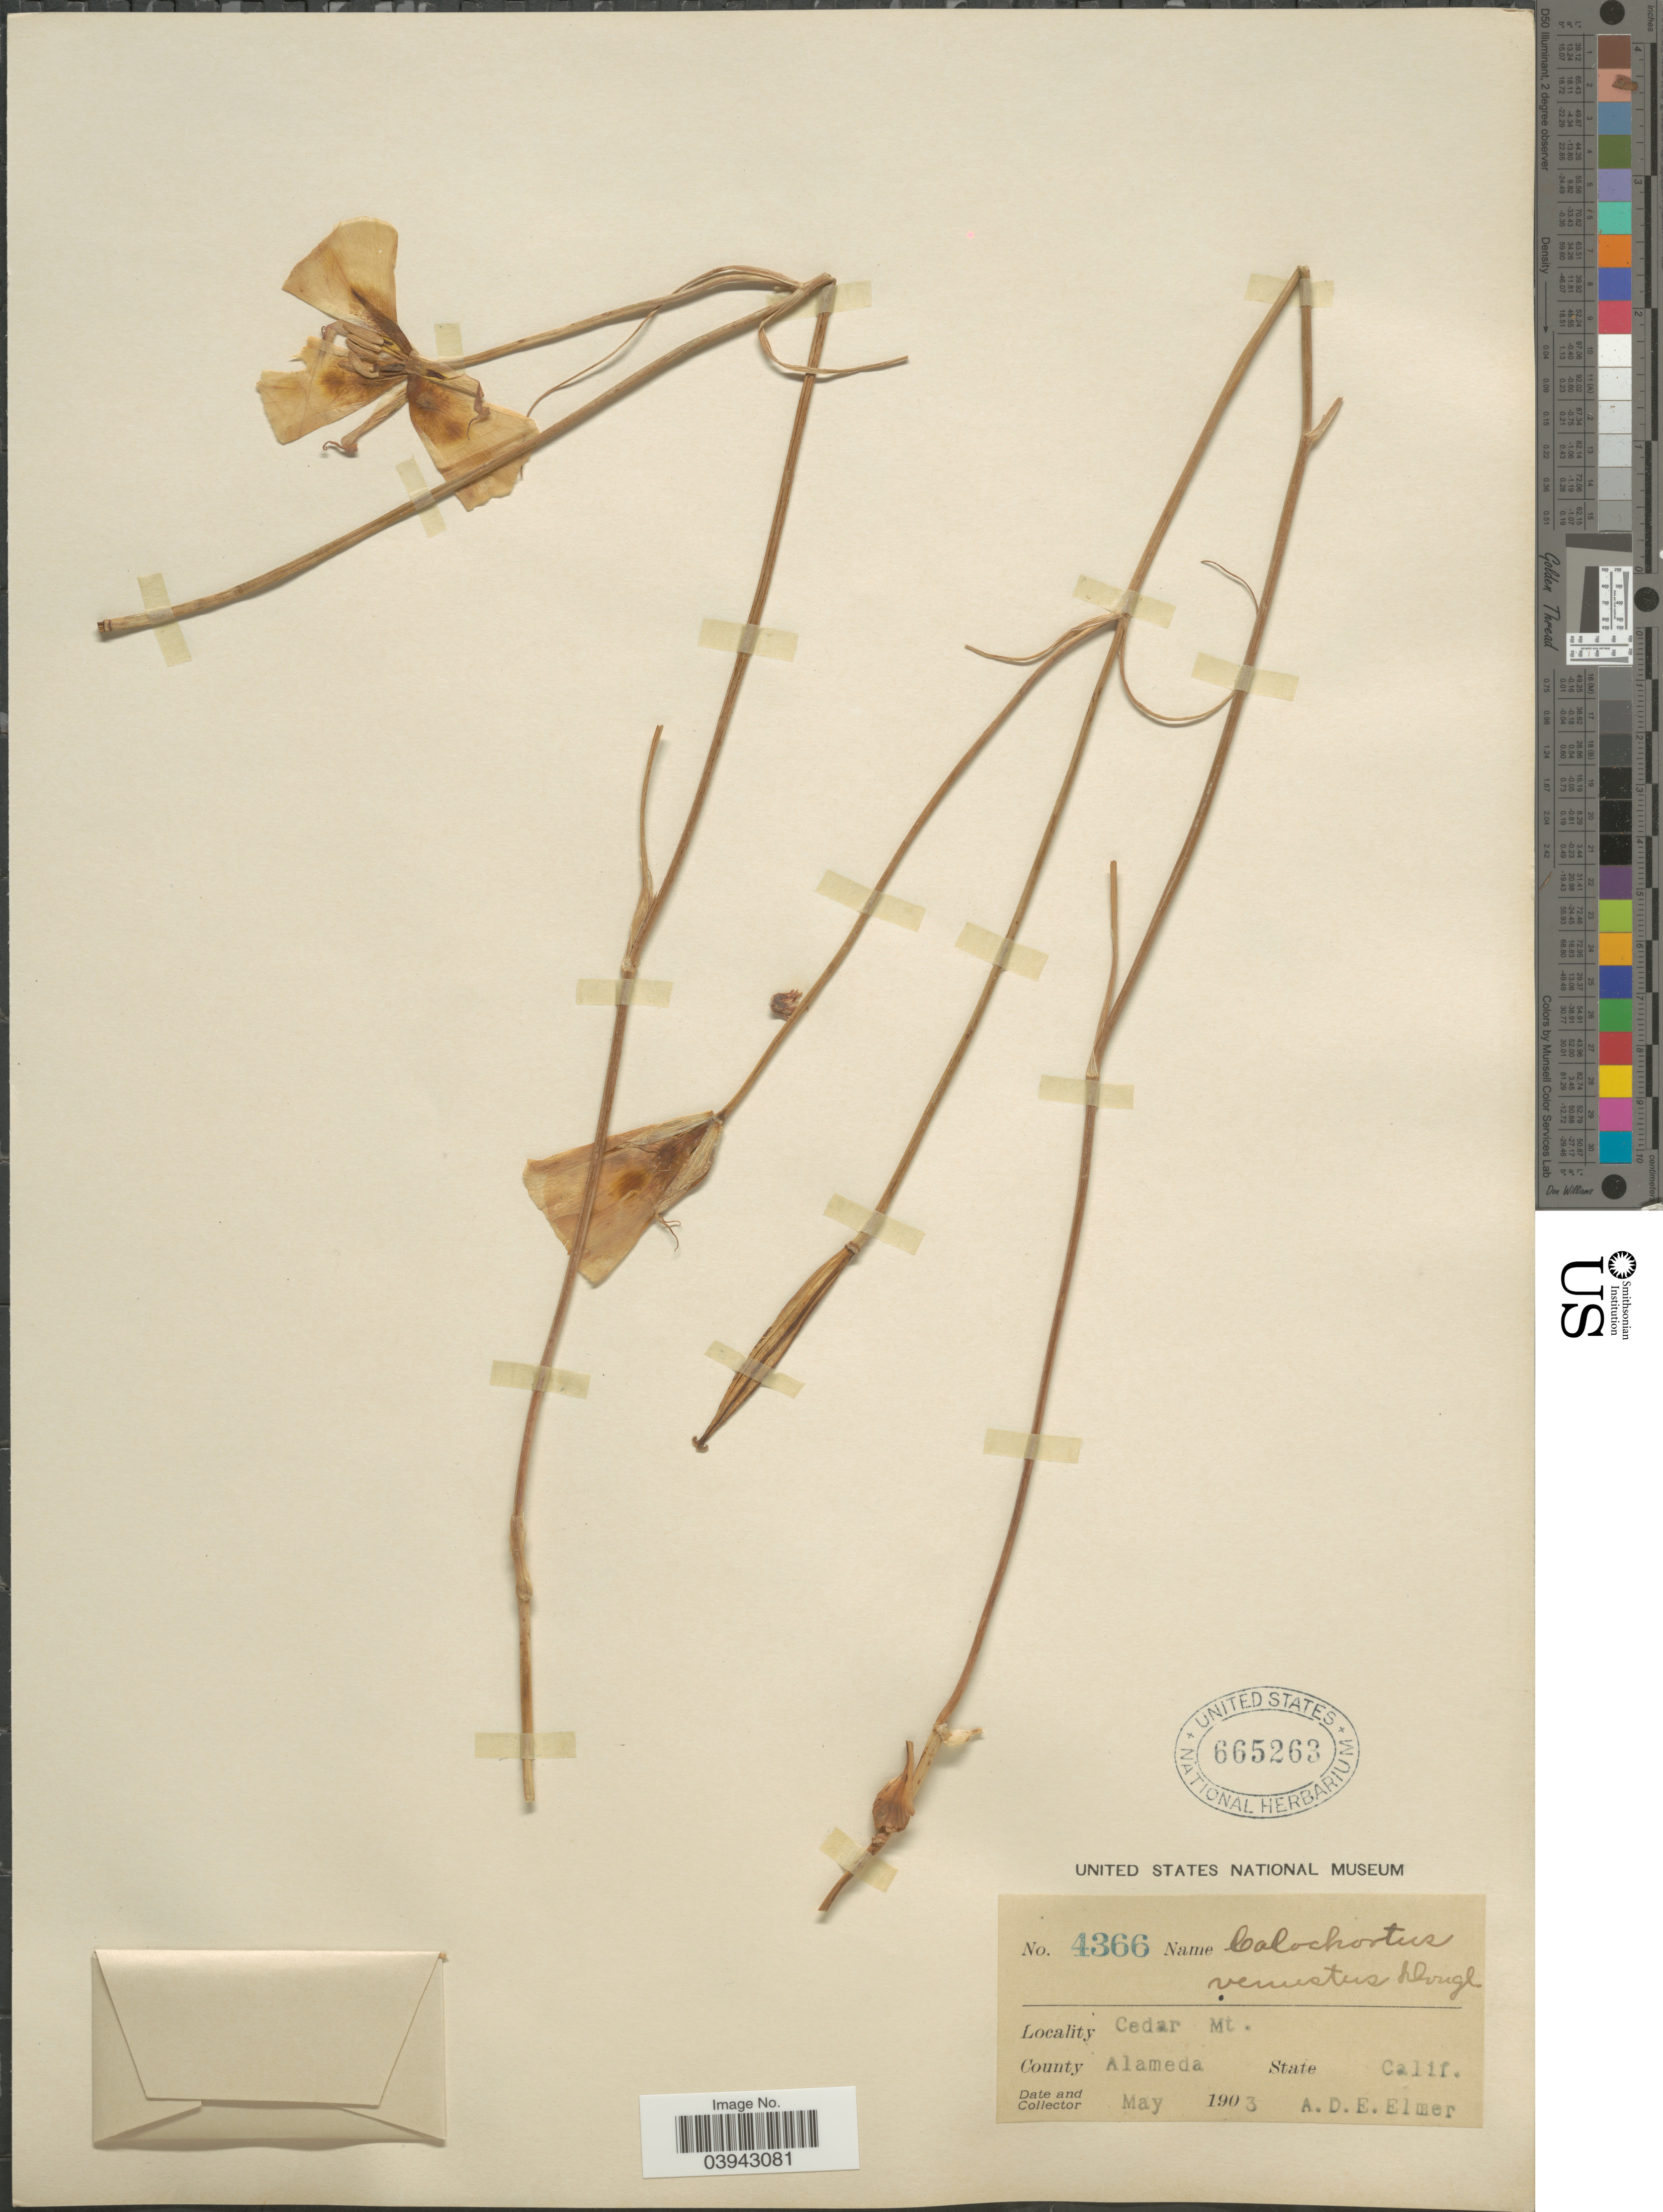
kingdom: Plantae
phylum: Tracheophyta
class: Liliopsida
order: Liliales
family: Liliaceae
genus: Calochortus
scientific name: Calochortus venustus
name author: Douglas ex Benth.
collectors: A. D. E. Elmer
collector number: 4366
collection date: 1903-05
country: United States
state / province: California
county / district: Alameda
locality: Cedar Mt. County Almeda.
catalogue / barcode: US 665263